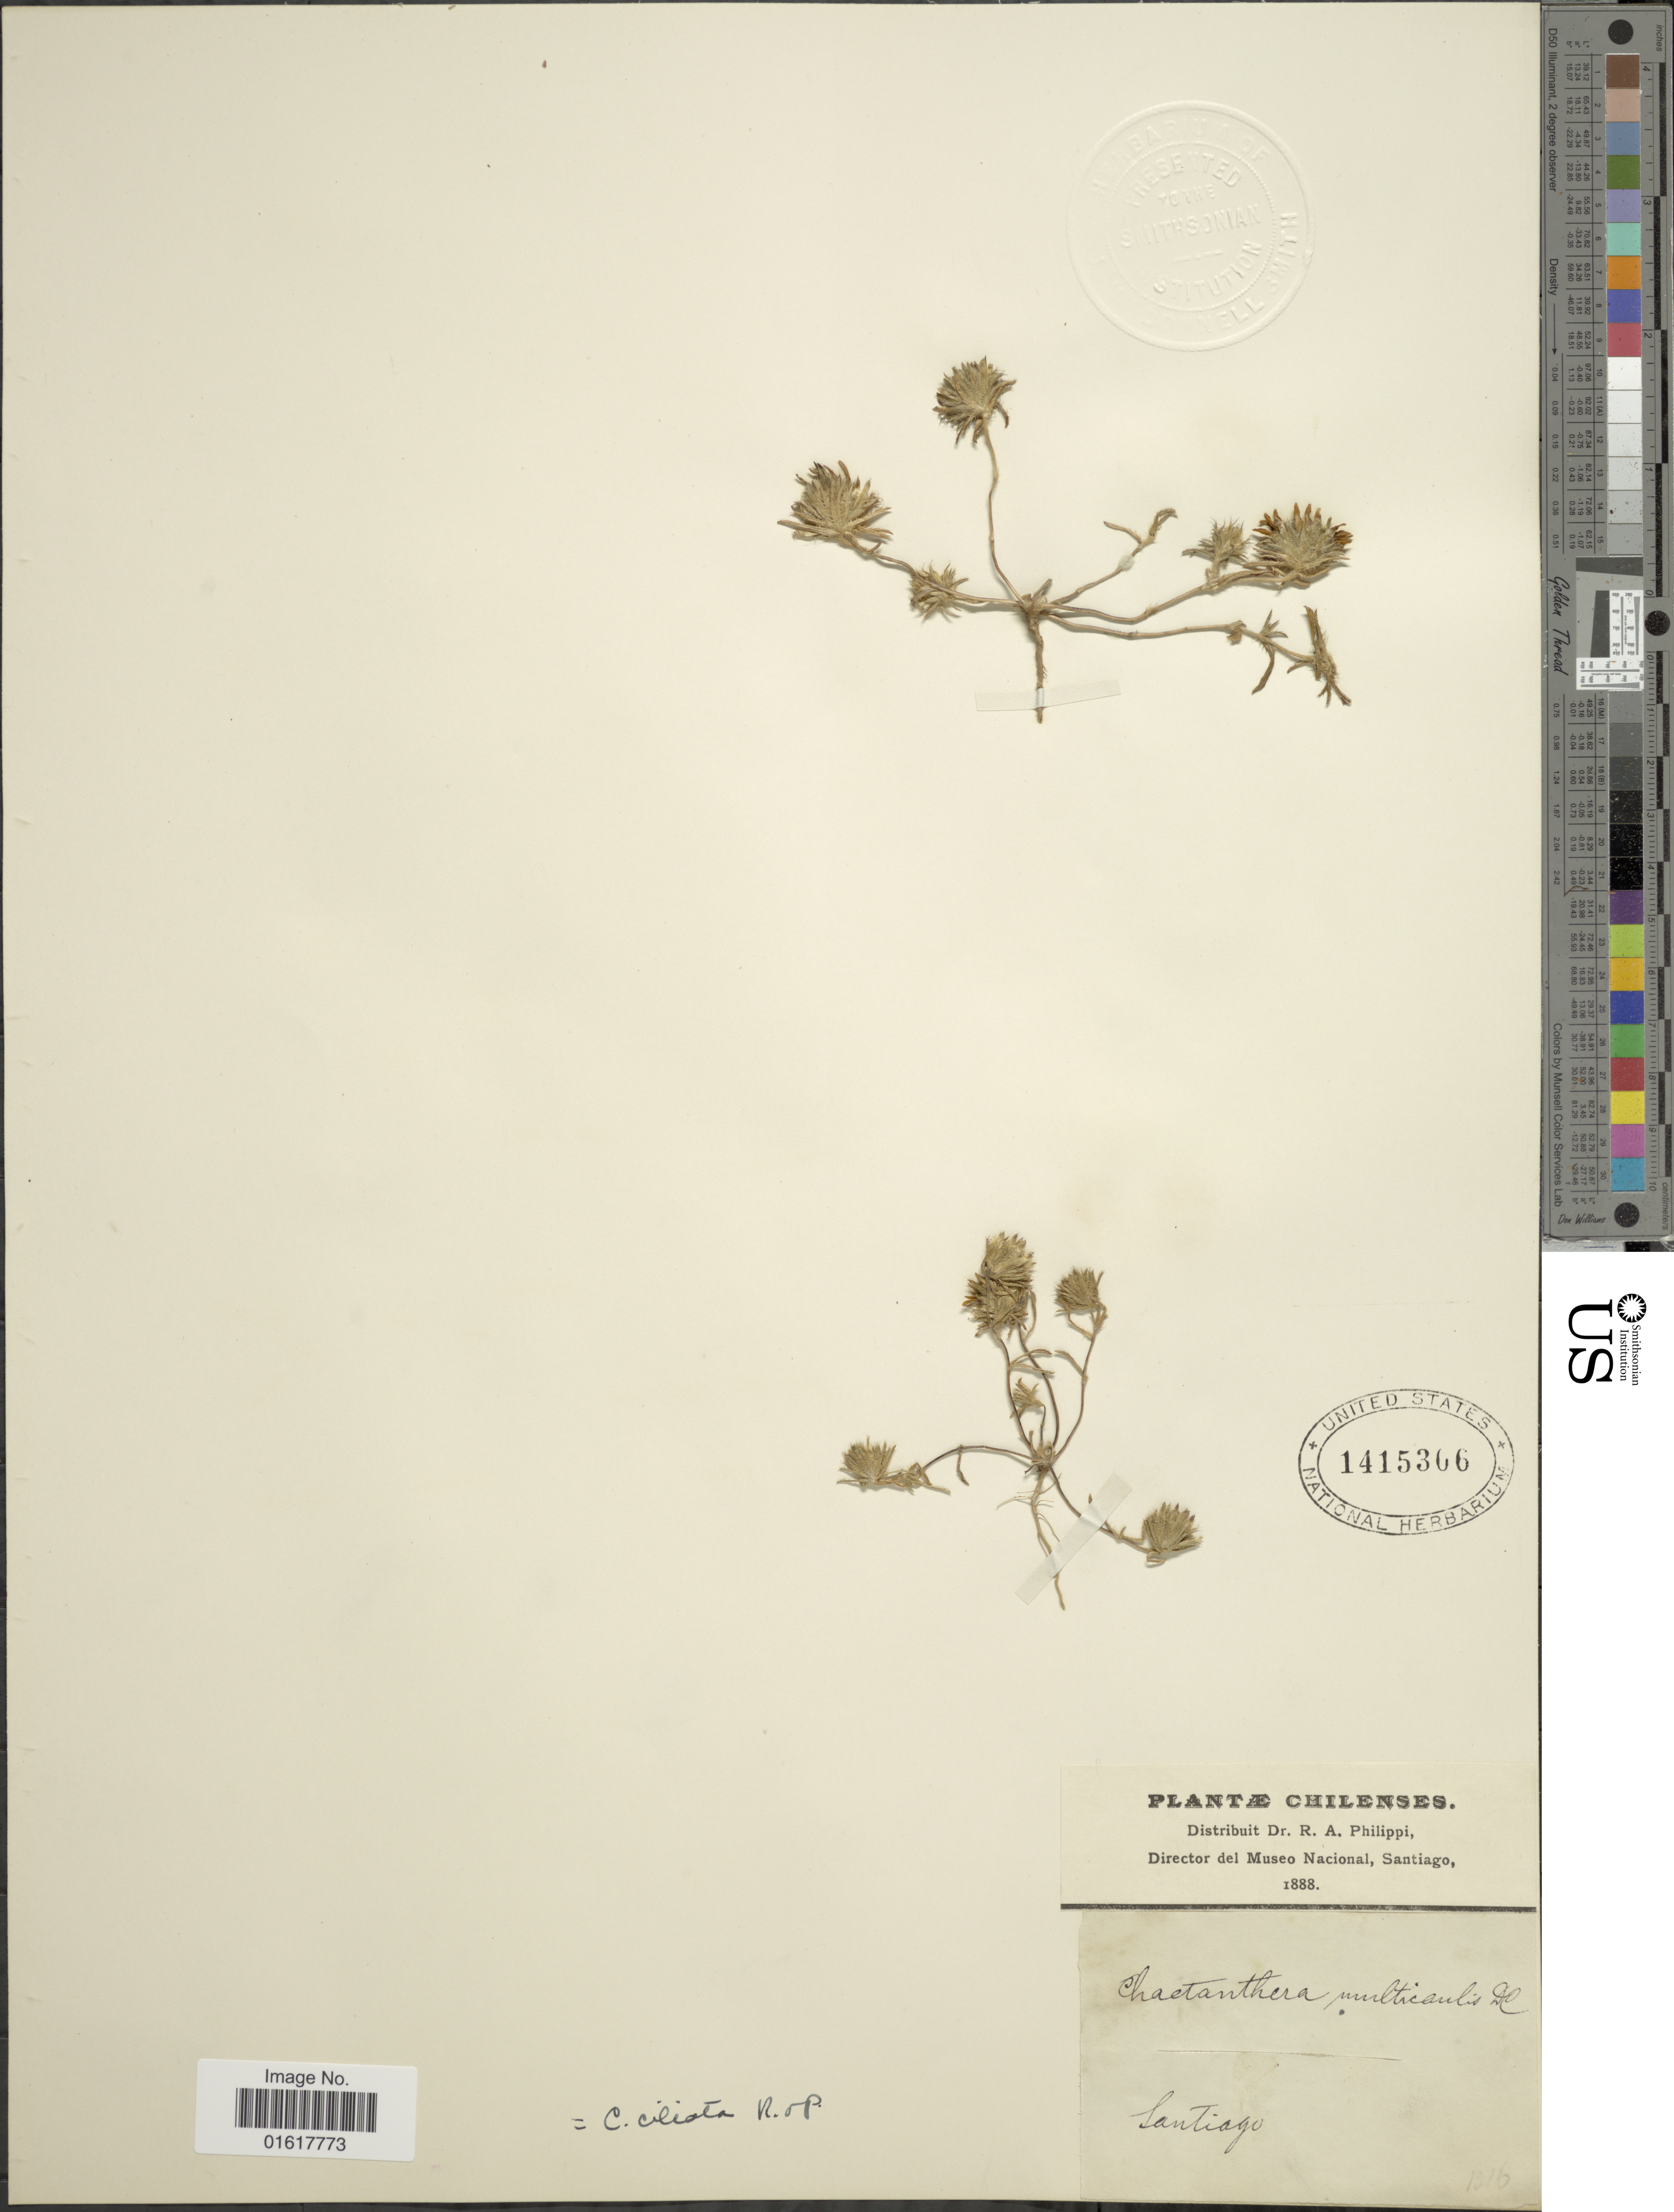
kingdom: Plantae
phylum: Tracheophyta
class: Magnoliopsida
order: Asterales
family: Asteraceae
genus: Chaetanthera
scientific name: Chaetanthera ciliata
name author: Ruiz & Pav.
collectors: R. A. Philippi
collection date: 1888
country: Chile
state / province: Región Metropolitana (RM)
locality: Santiago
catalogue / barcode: US 1415366